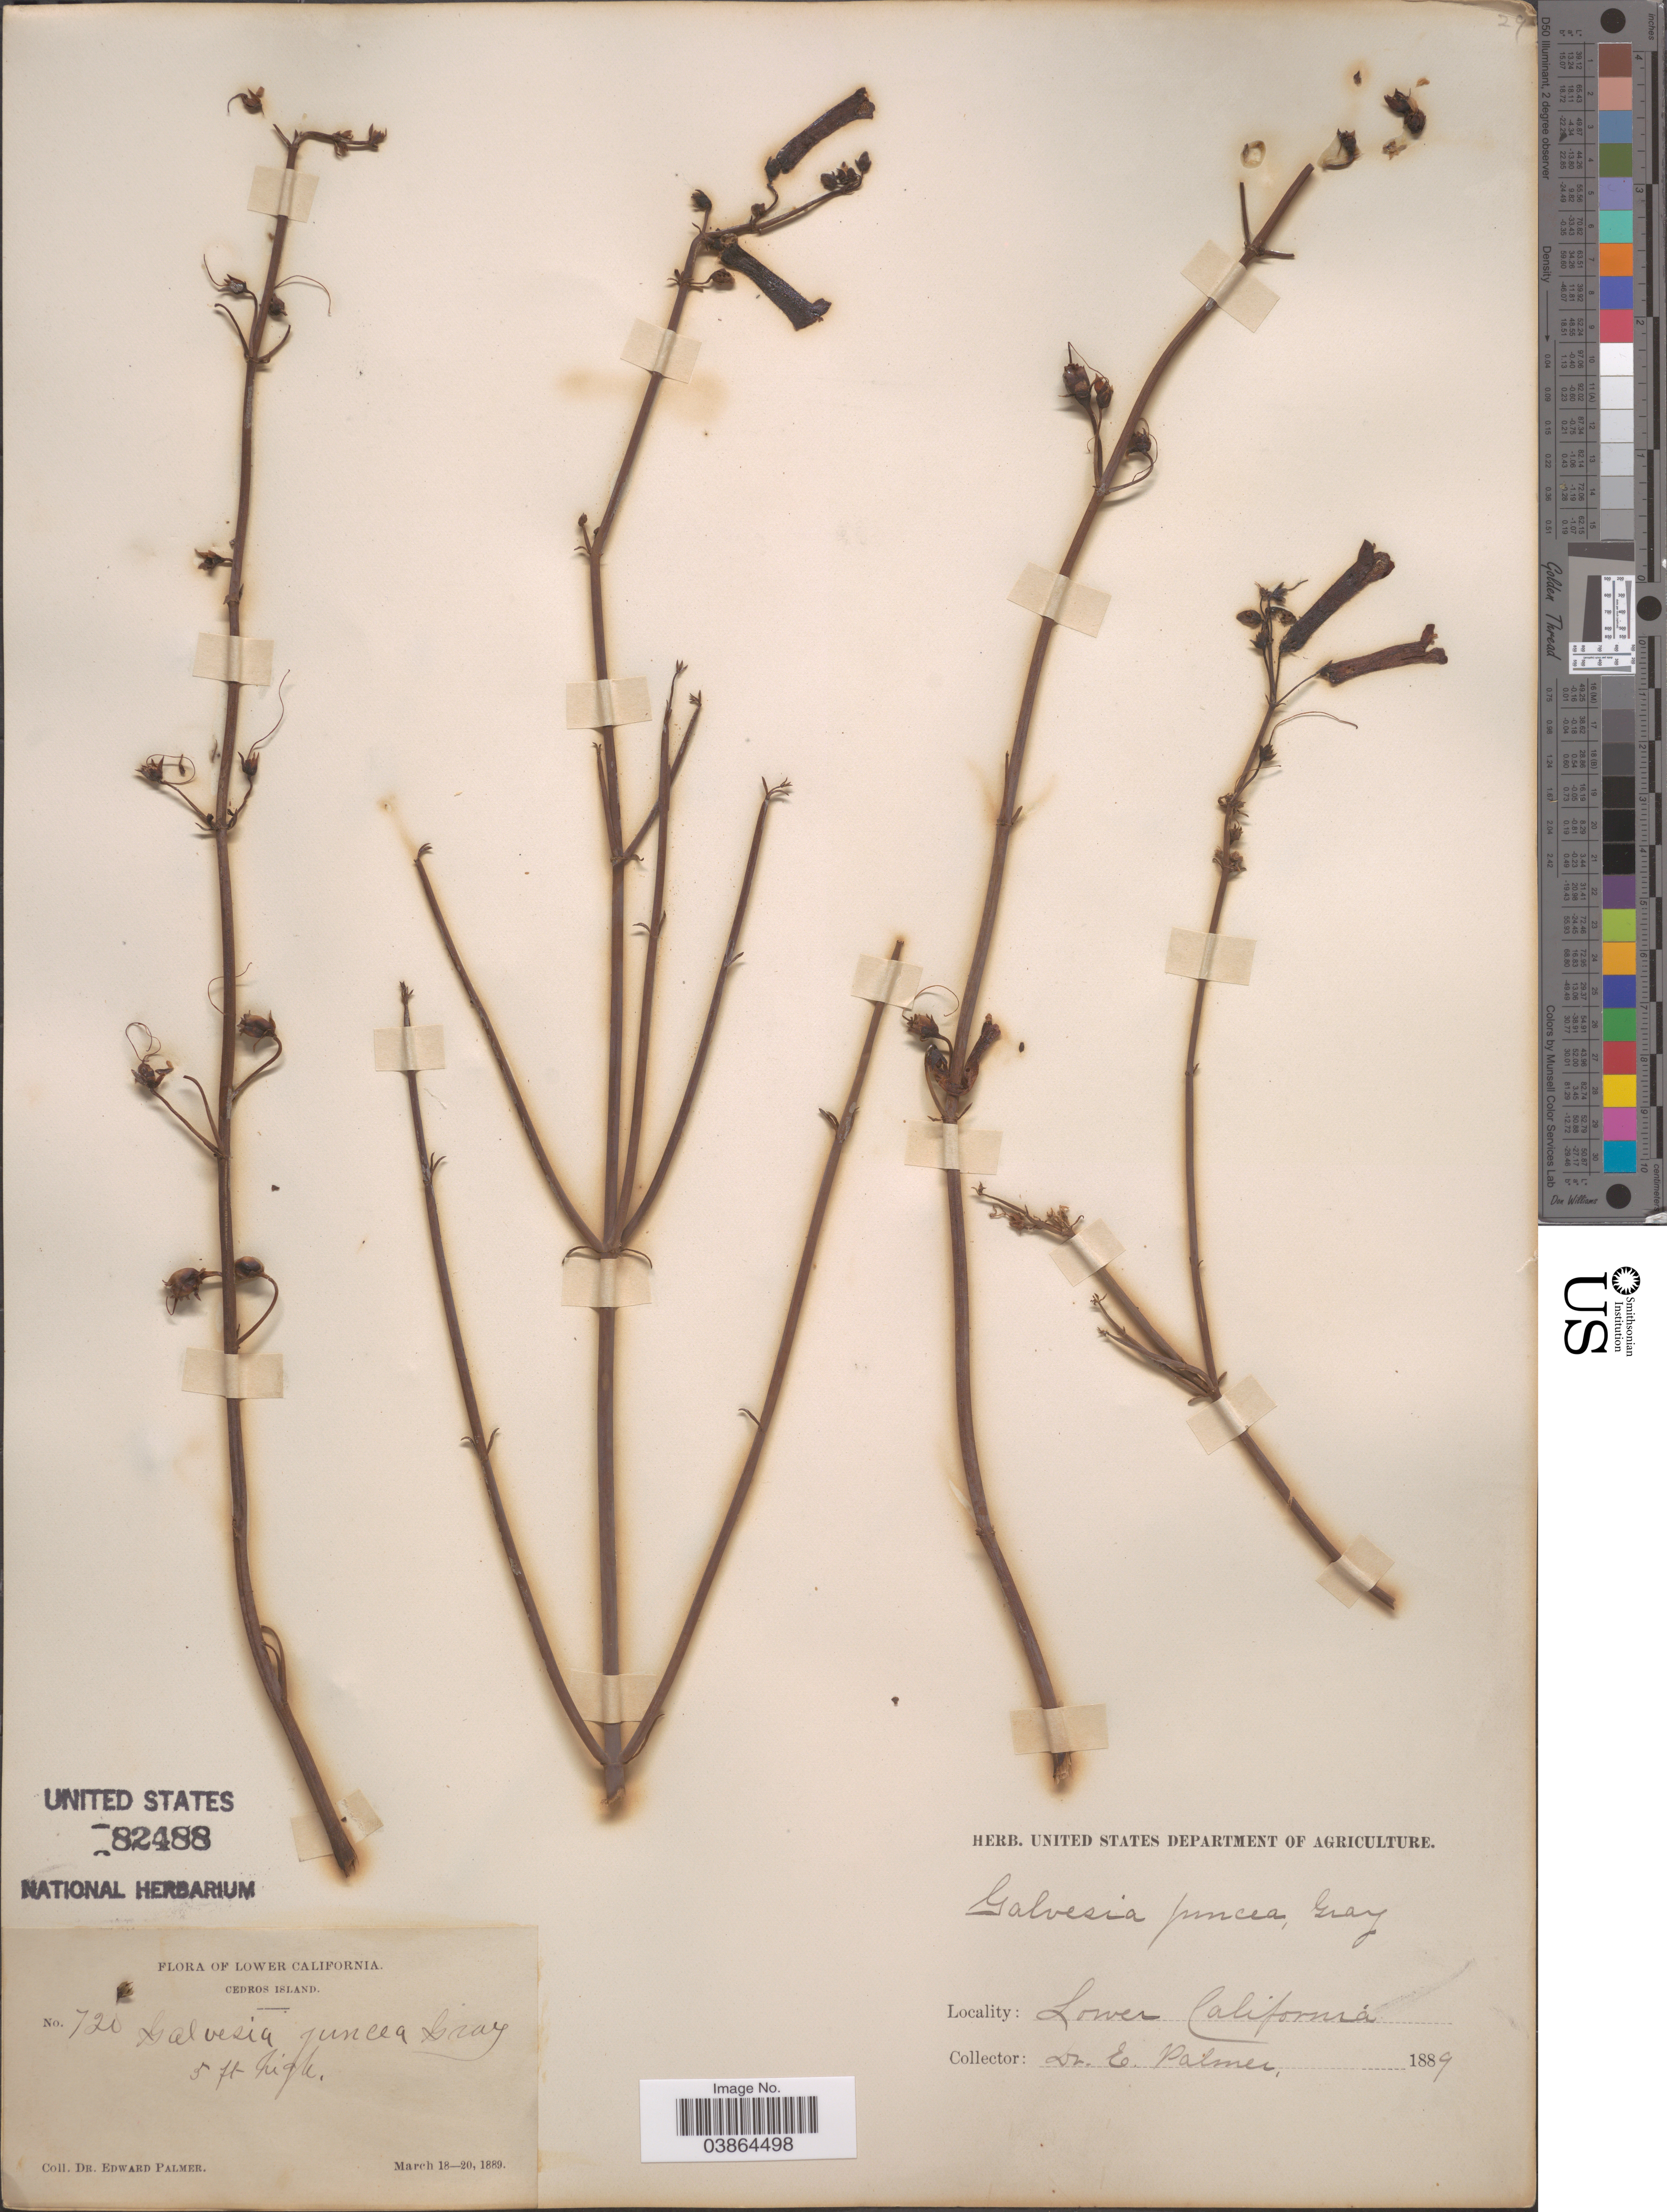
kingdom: Plantae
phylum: Tracheophyta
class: Magnoliopsida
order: Lamiales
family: Plantaginaceae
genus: Gambelia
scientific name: Gambelia juncea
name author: (Benth.) D.A. Sutton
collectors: E. Palmer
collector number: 720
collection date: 1889-03-18/1889-03-20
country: Mexico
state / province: Baja California Norte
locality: Cedros Island.